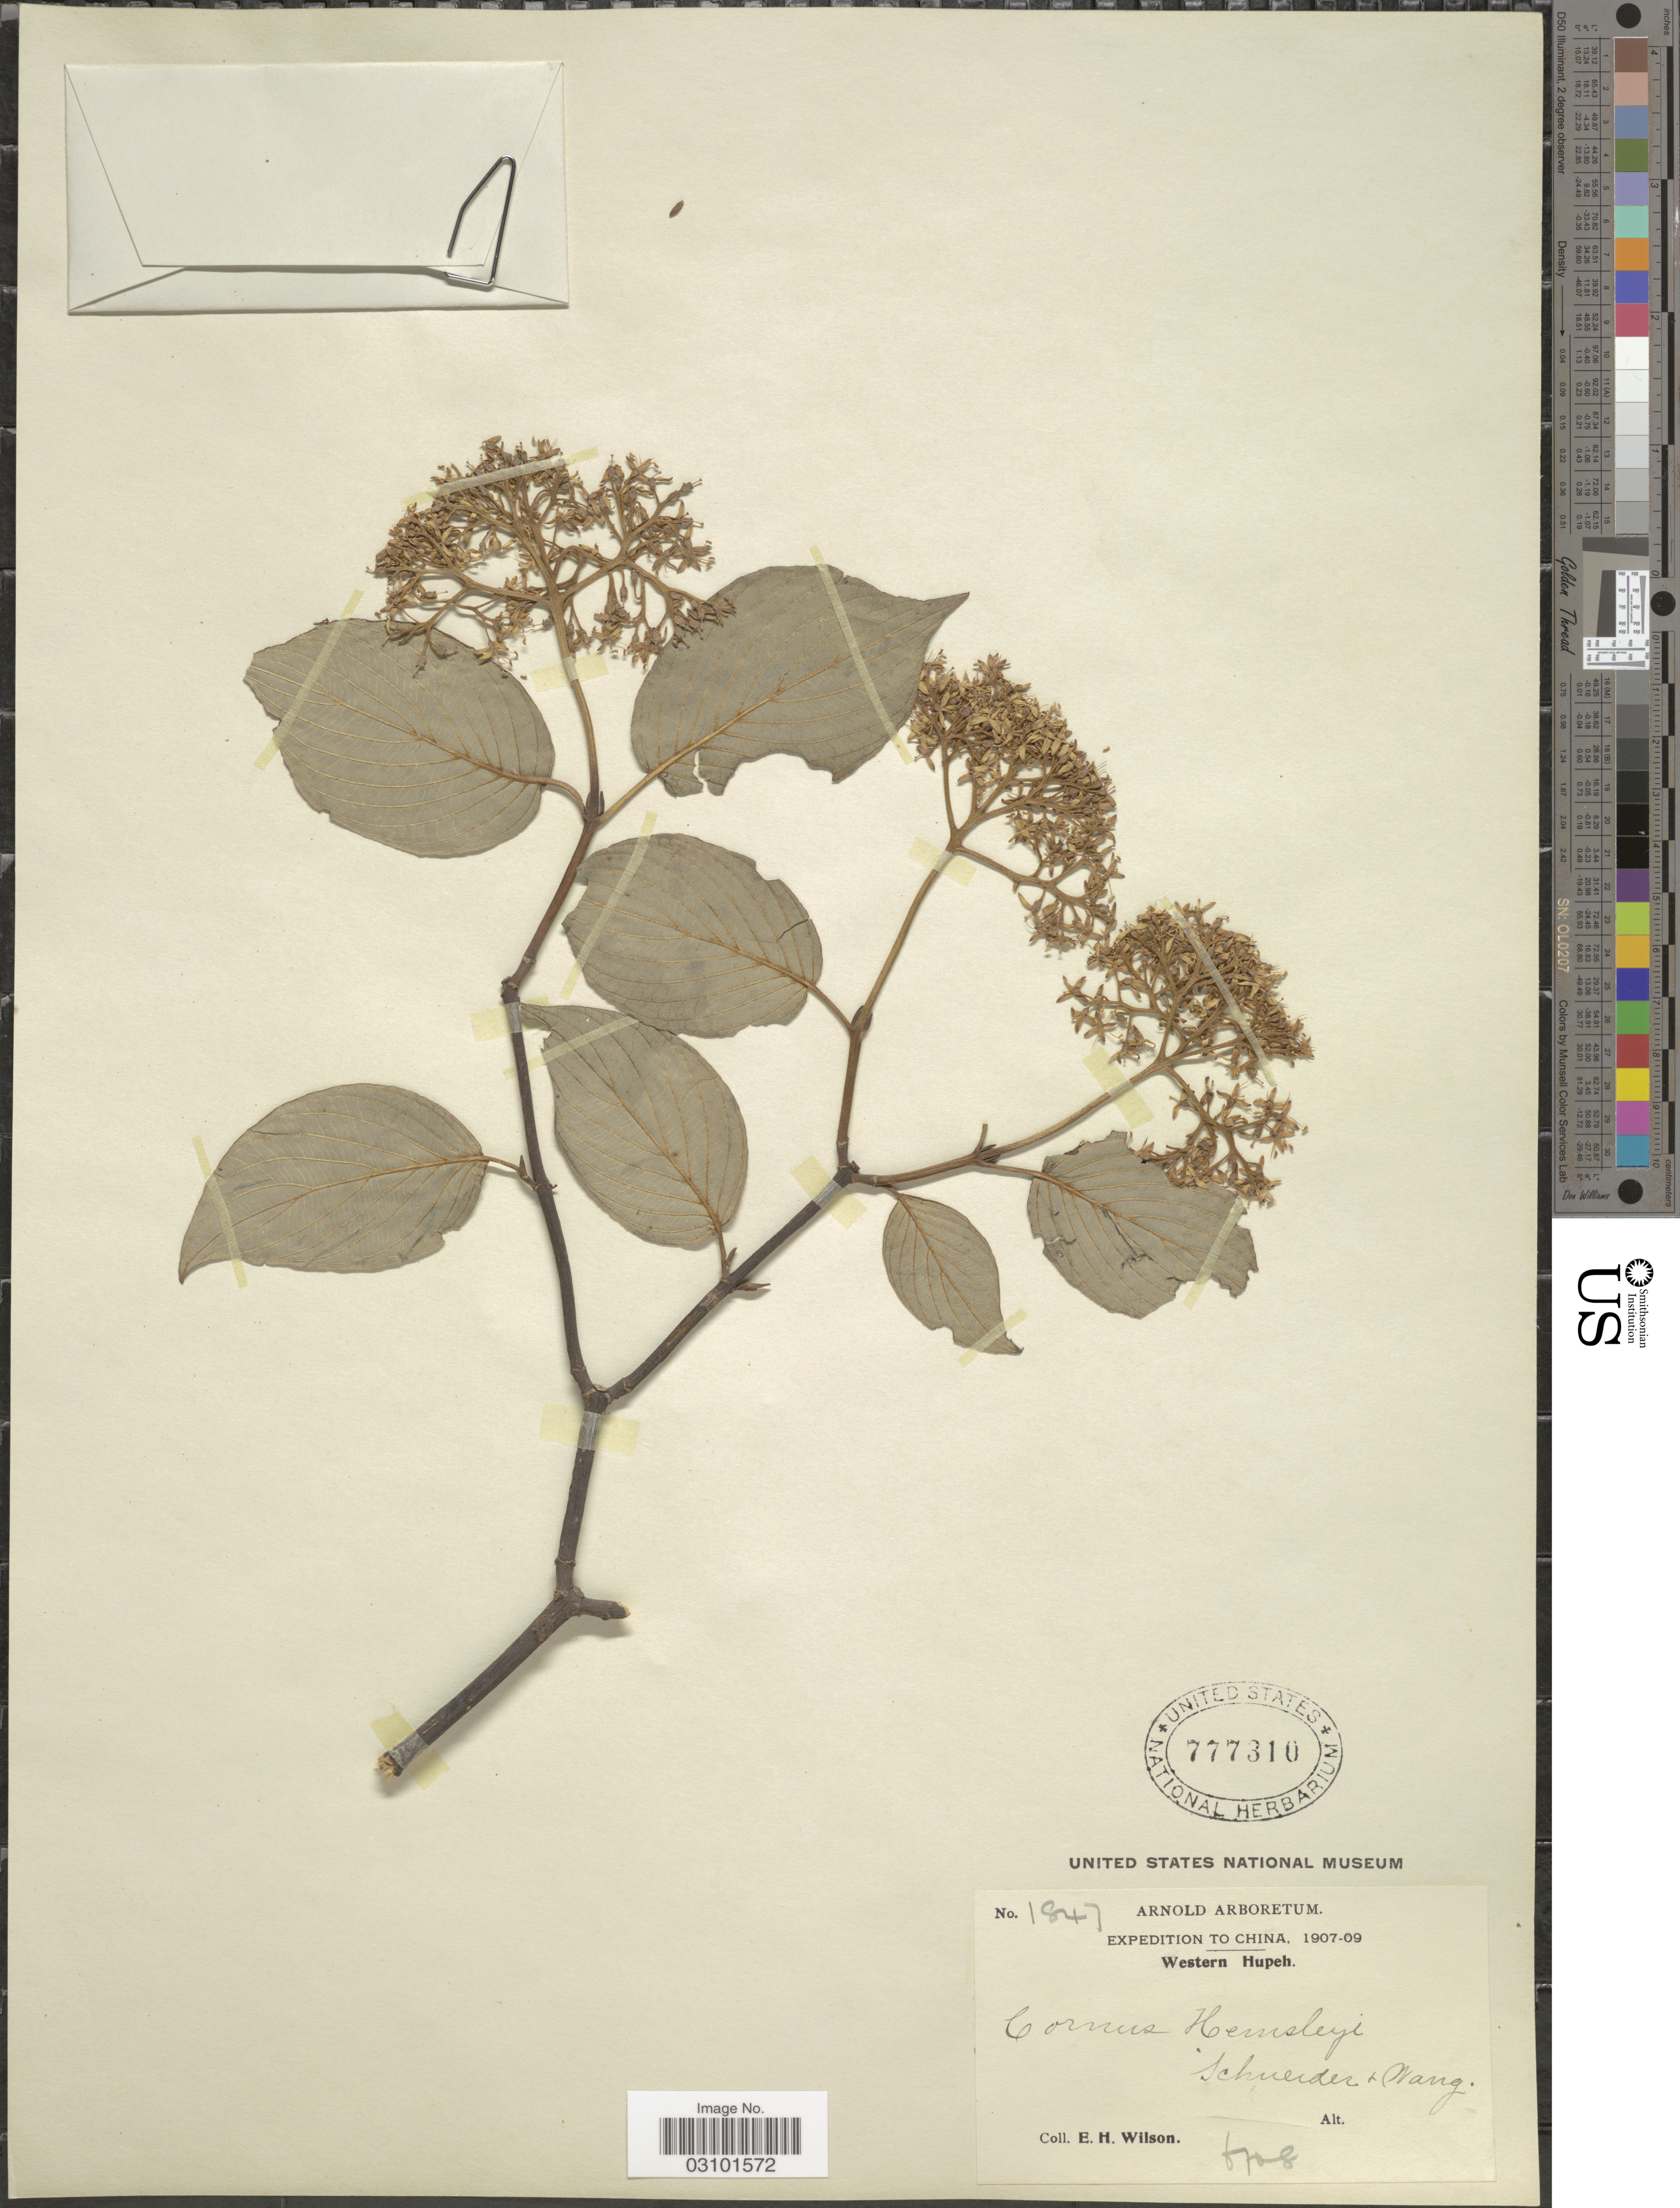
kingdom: Plantae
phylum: Tracheophyta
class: Magnoliopsida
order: Cornales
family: Cornaceae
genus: Cornus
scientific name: Cornus hemsleyi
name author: C.K. Schneid. & Wagnerin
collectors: E. Wilson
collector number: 1847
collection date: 1908-06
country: China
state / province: Hubei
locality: Western Hupeh.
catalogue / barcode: US 777310